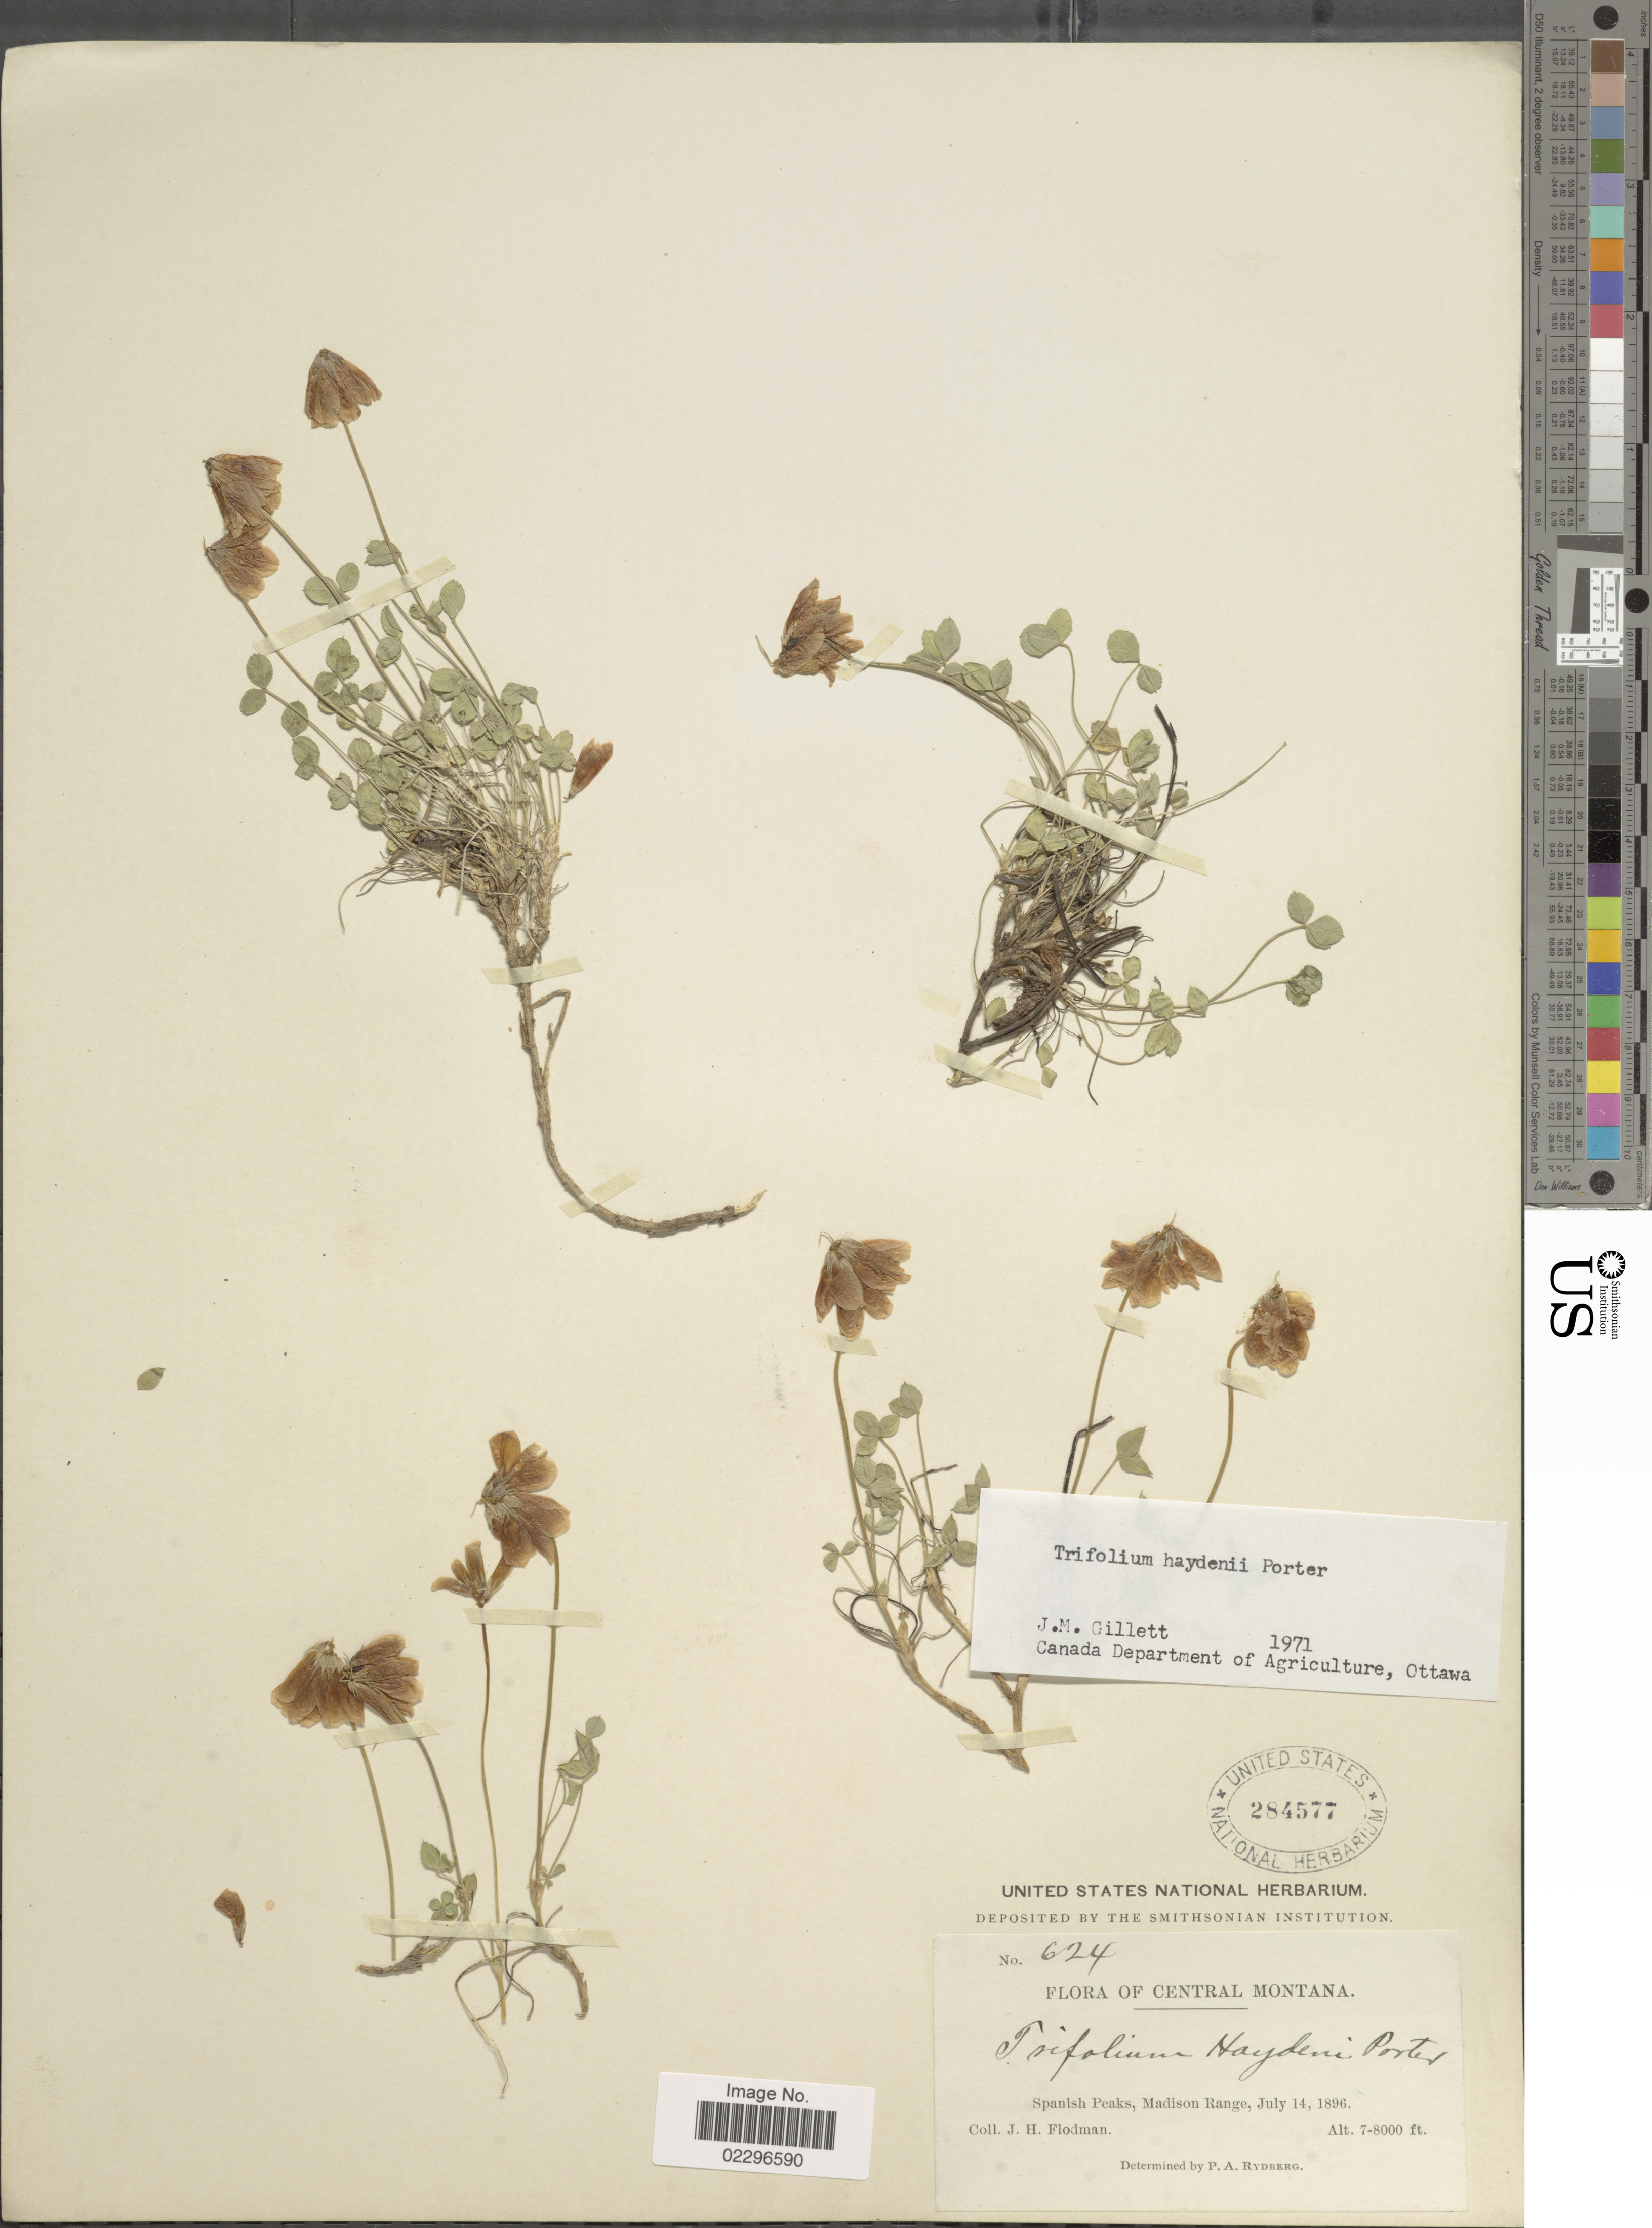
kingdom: Plantae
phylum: Tracheophyta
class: Magnoliopsida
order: Fabales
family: Fabaceae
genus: Trifolium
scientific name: Trifolium haydeni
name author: Porter in Hayden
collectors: J. Flodman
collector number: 624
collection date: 1896-07-14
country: United States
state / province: Montana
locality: Central Montana, Spanish Peaks, Madison Range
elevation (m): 2134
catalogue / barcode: US 284577